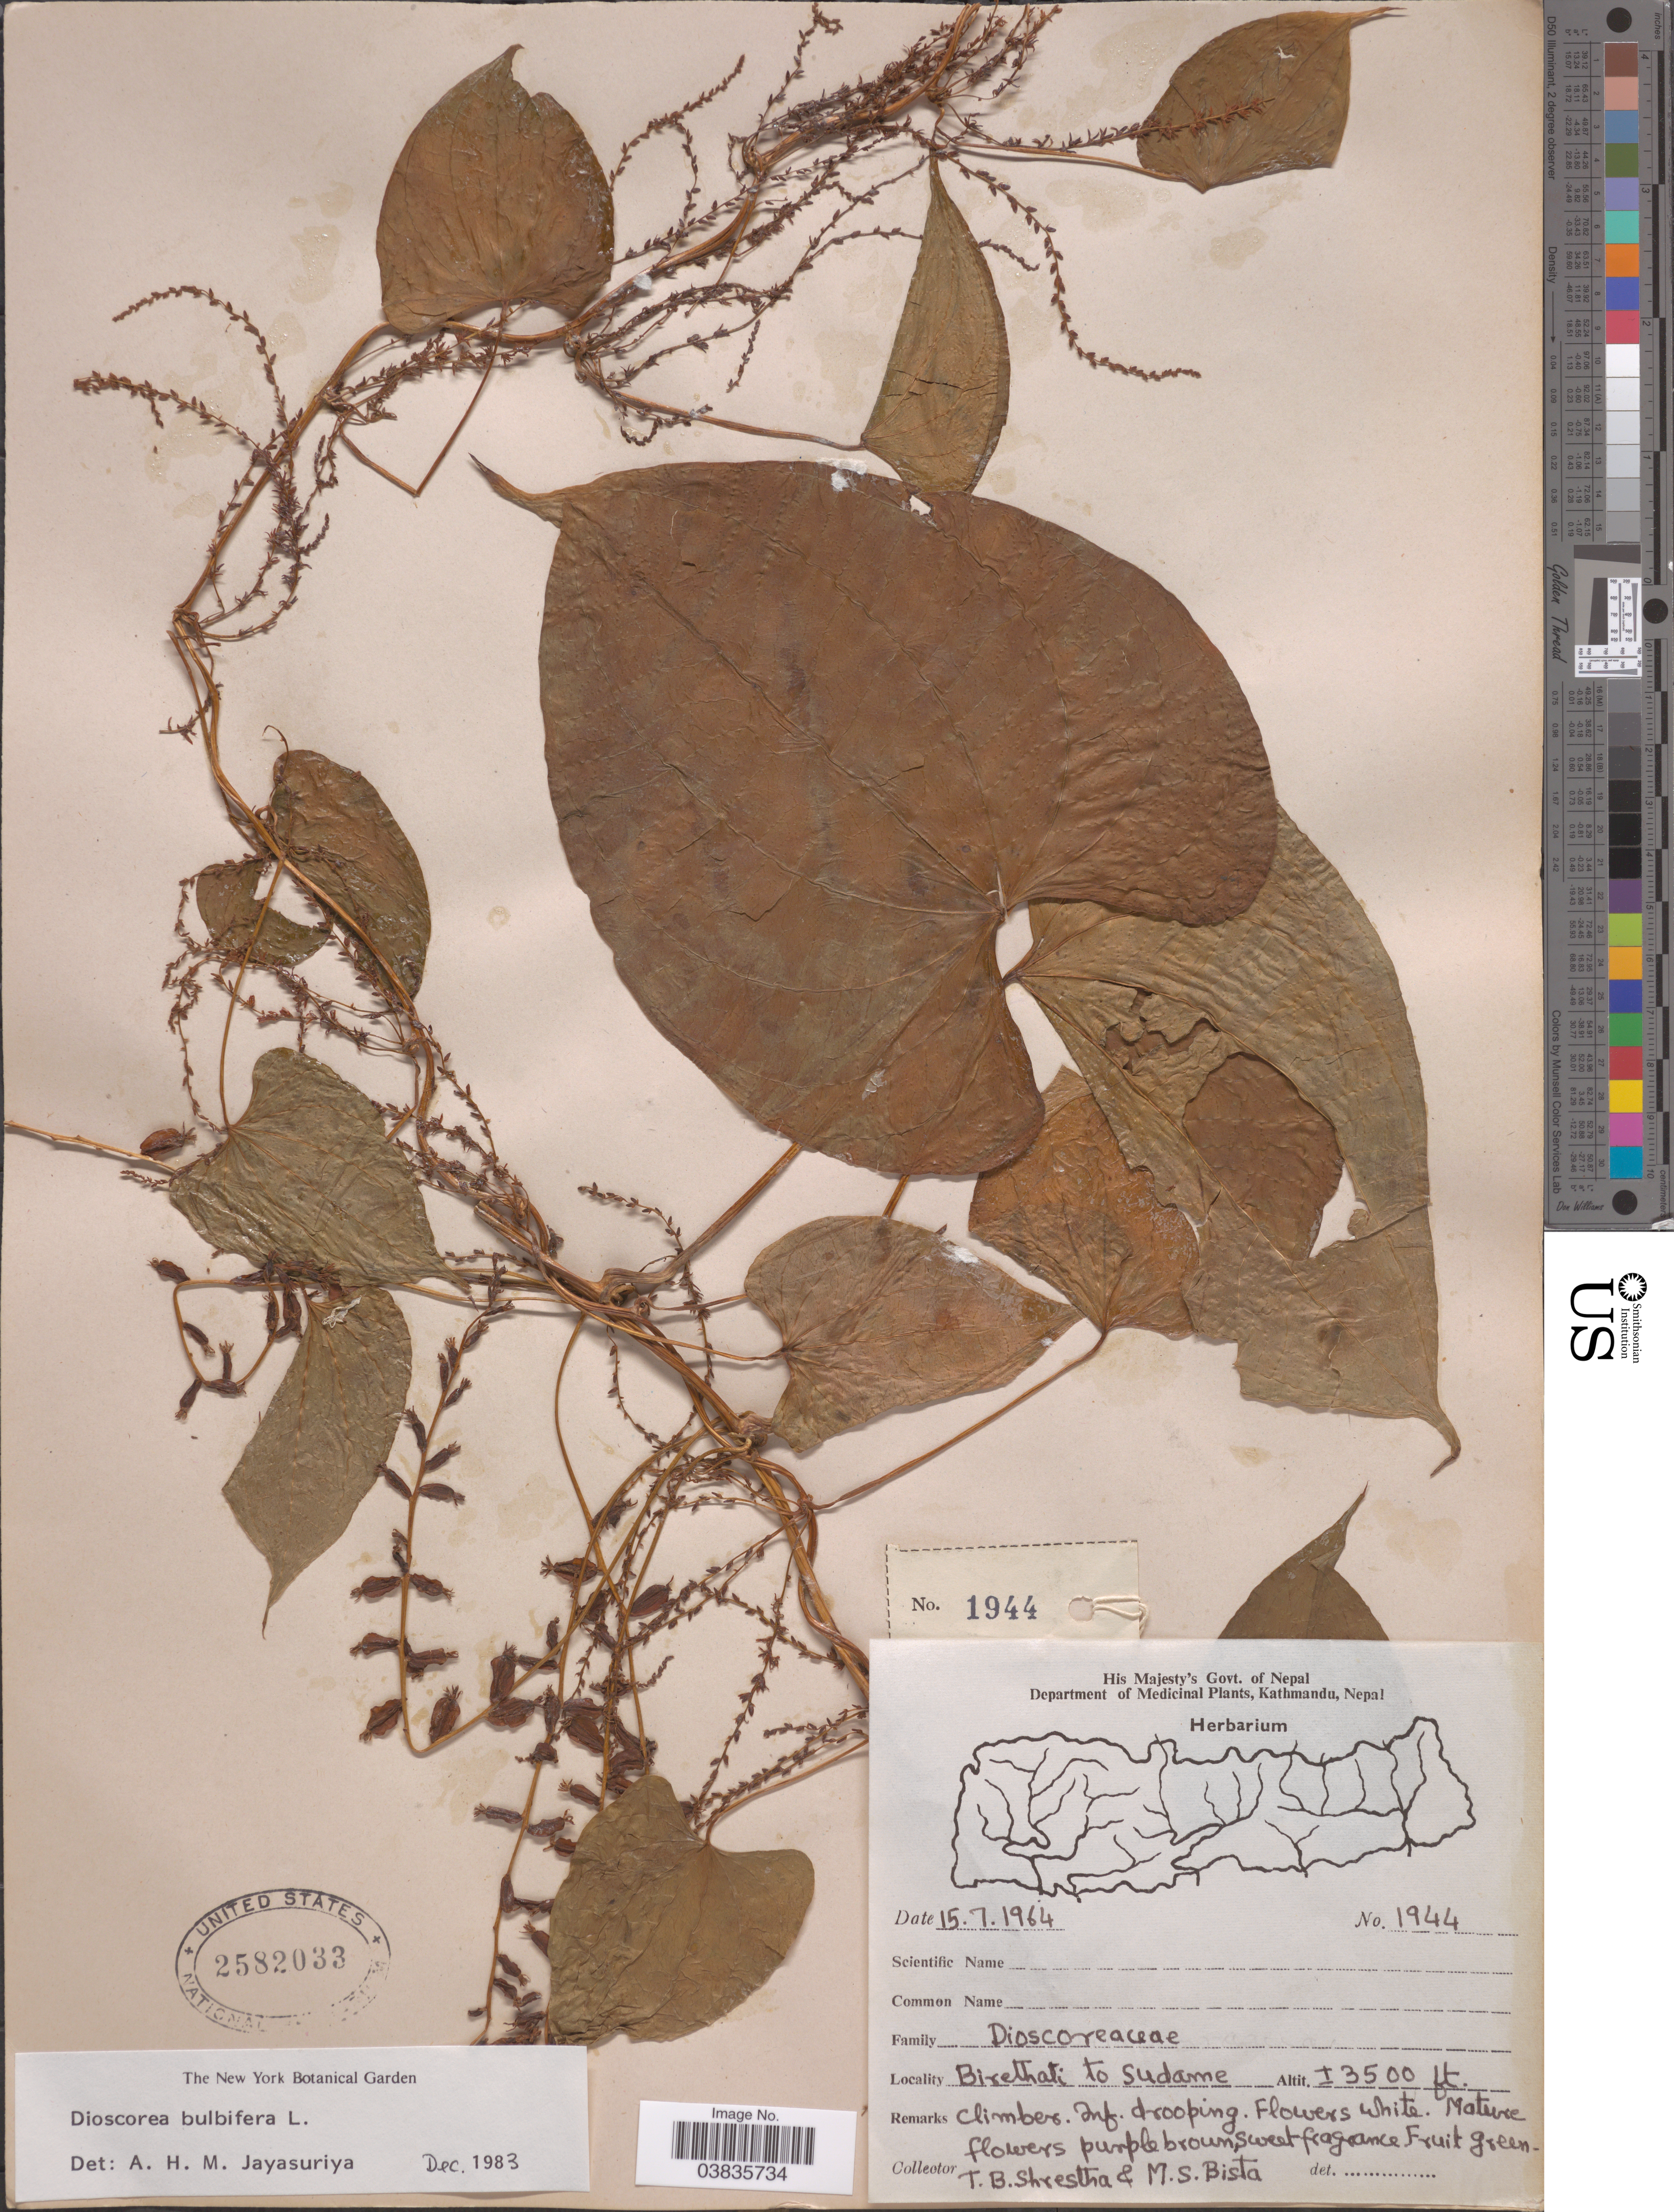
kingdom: Plantae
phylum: Tracheophyta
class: Liliopsida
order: Dioscoreales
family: Dioscoreaceae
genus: Dioscorea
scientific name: Dioscorea bulbifera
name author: L.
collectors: T. B. Shrestha & M. Bista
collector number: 1944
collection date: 1964-07-15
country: Nepal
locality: Birethati to Sudame.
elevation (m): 1067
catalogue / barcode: US 2582033